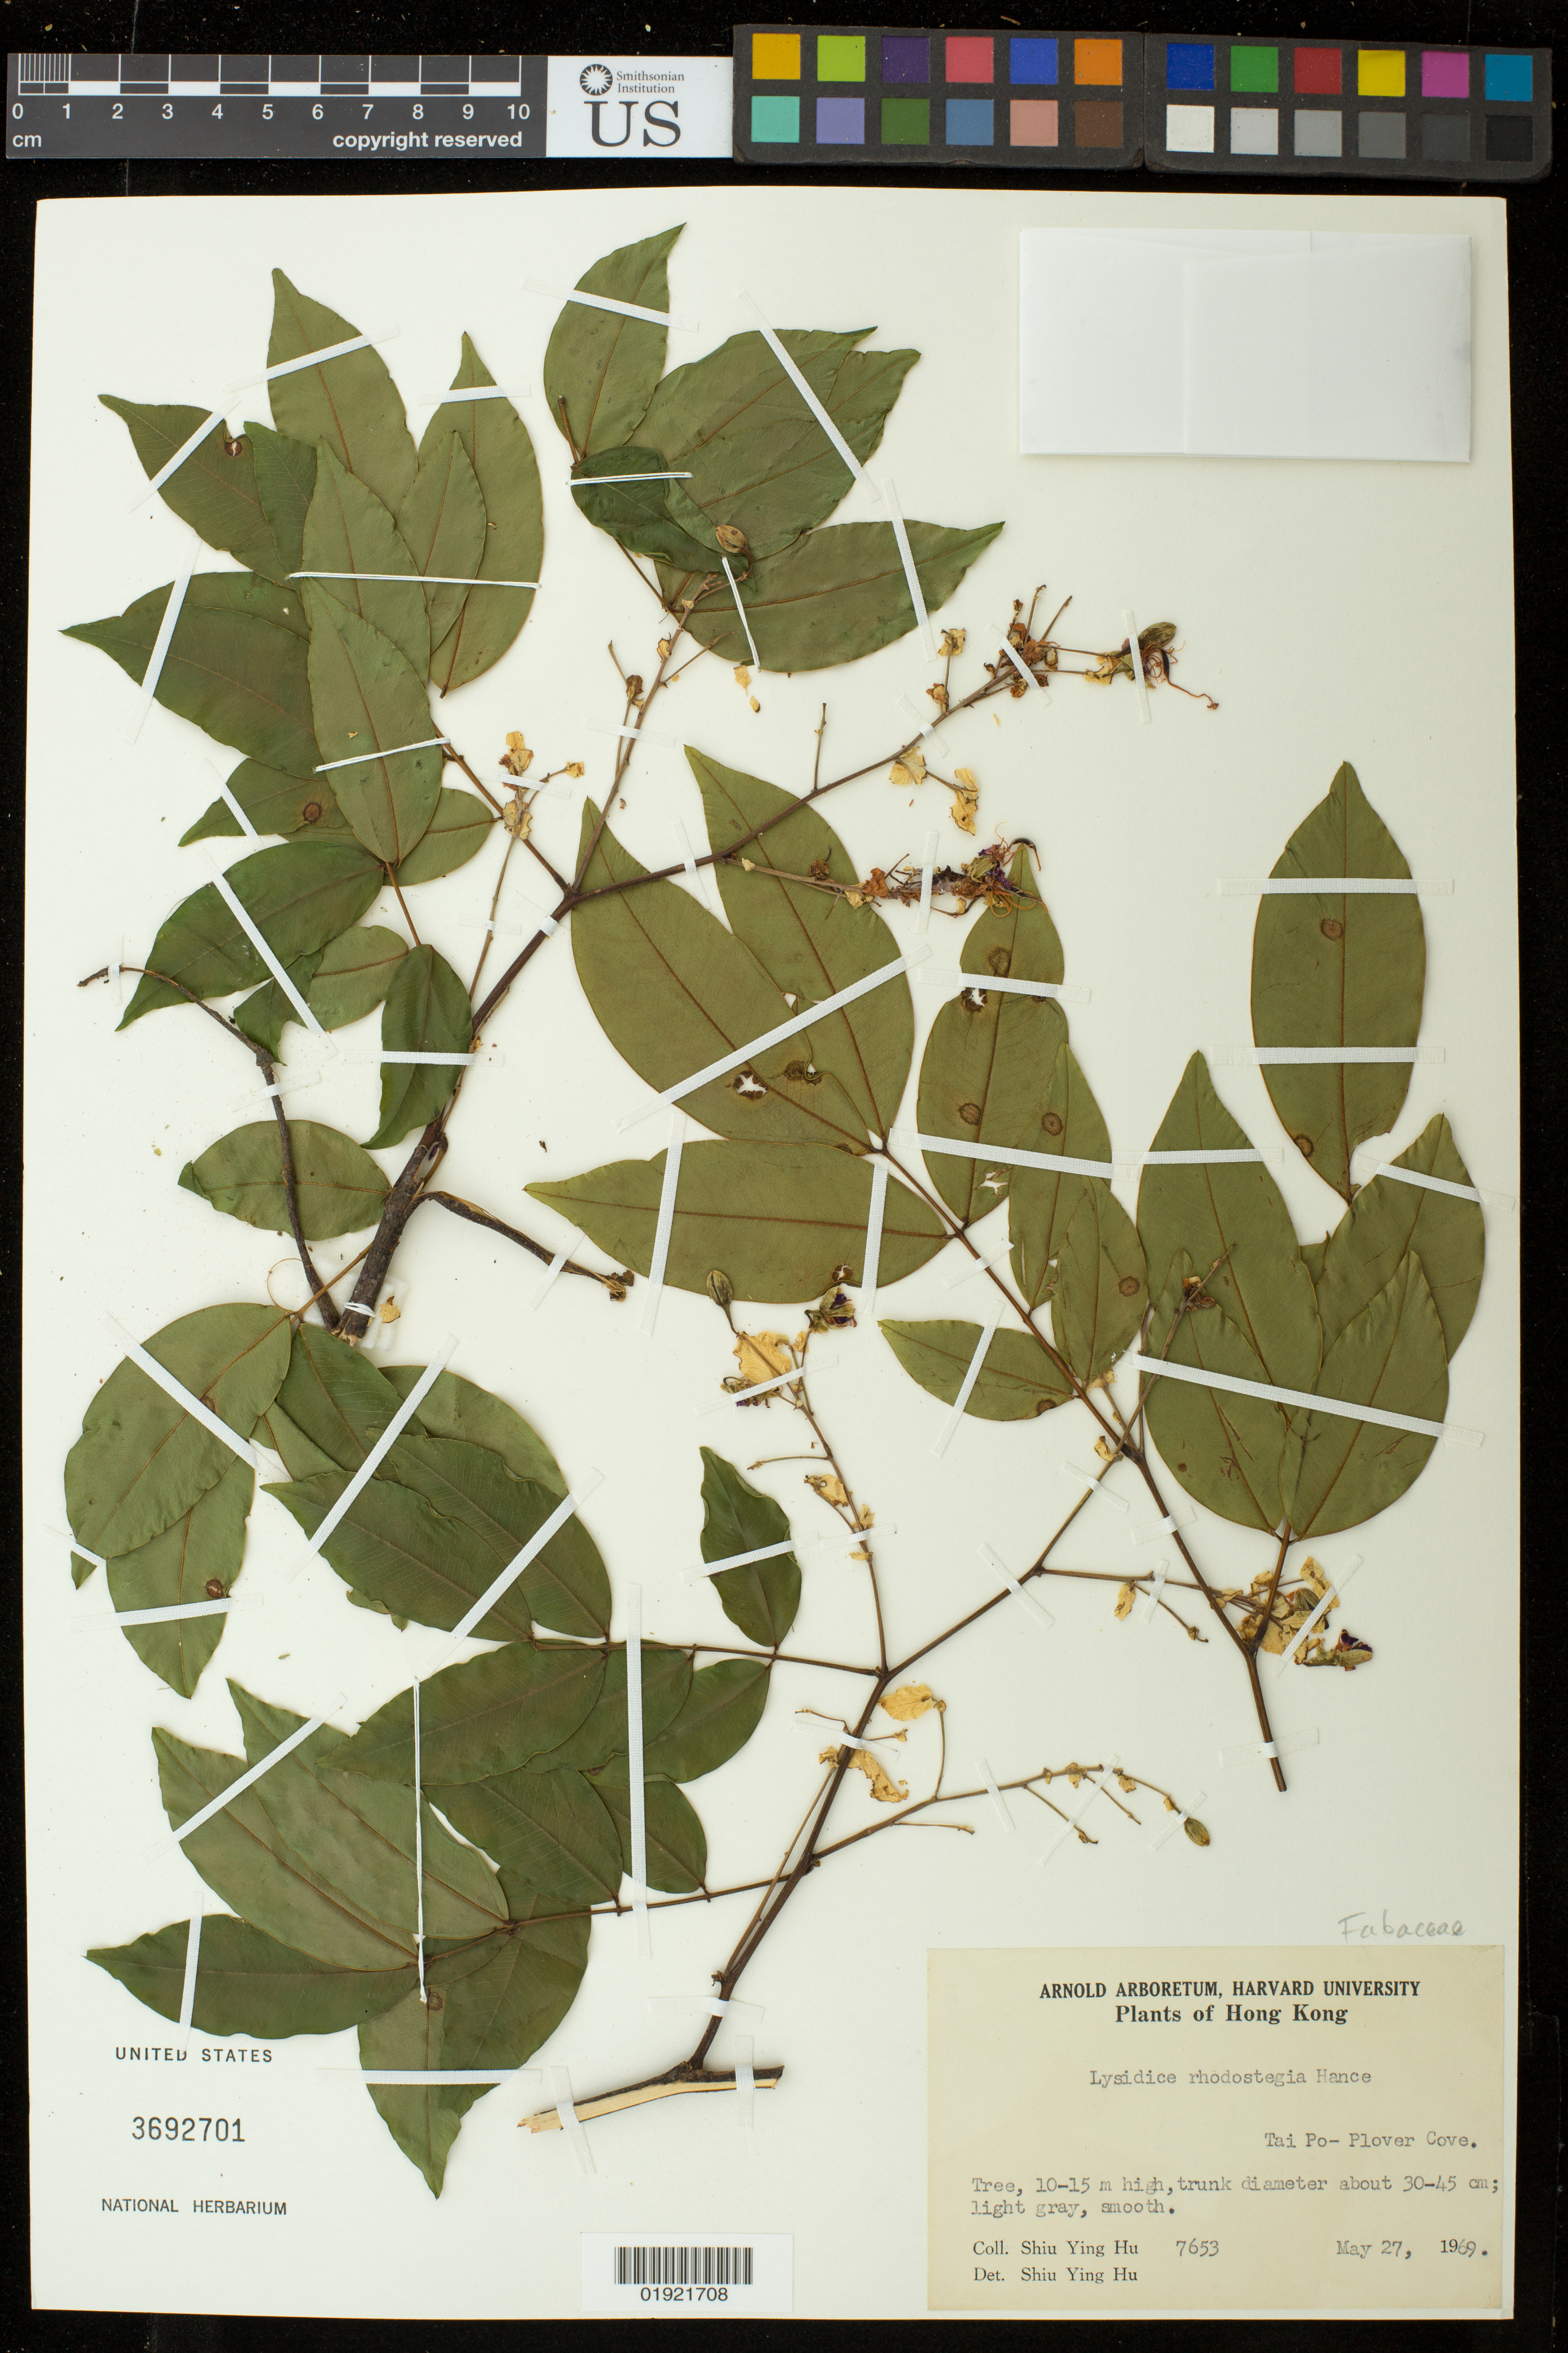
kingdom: Plantae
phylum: Tracheophyta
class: Magnoliopsida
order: Fabales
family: Fabaceae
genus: Lysidice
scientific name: Lysidice rhodostegia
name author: Hance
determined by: Hu, S. Y.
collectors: S. Y. Hu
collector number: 7653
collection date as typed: May 27, 1969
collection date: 1969-05-27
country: China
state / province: Hong Kong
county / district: Tai Po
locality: Plover Cove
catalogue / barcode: US 3692701